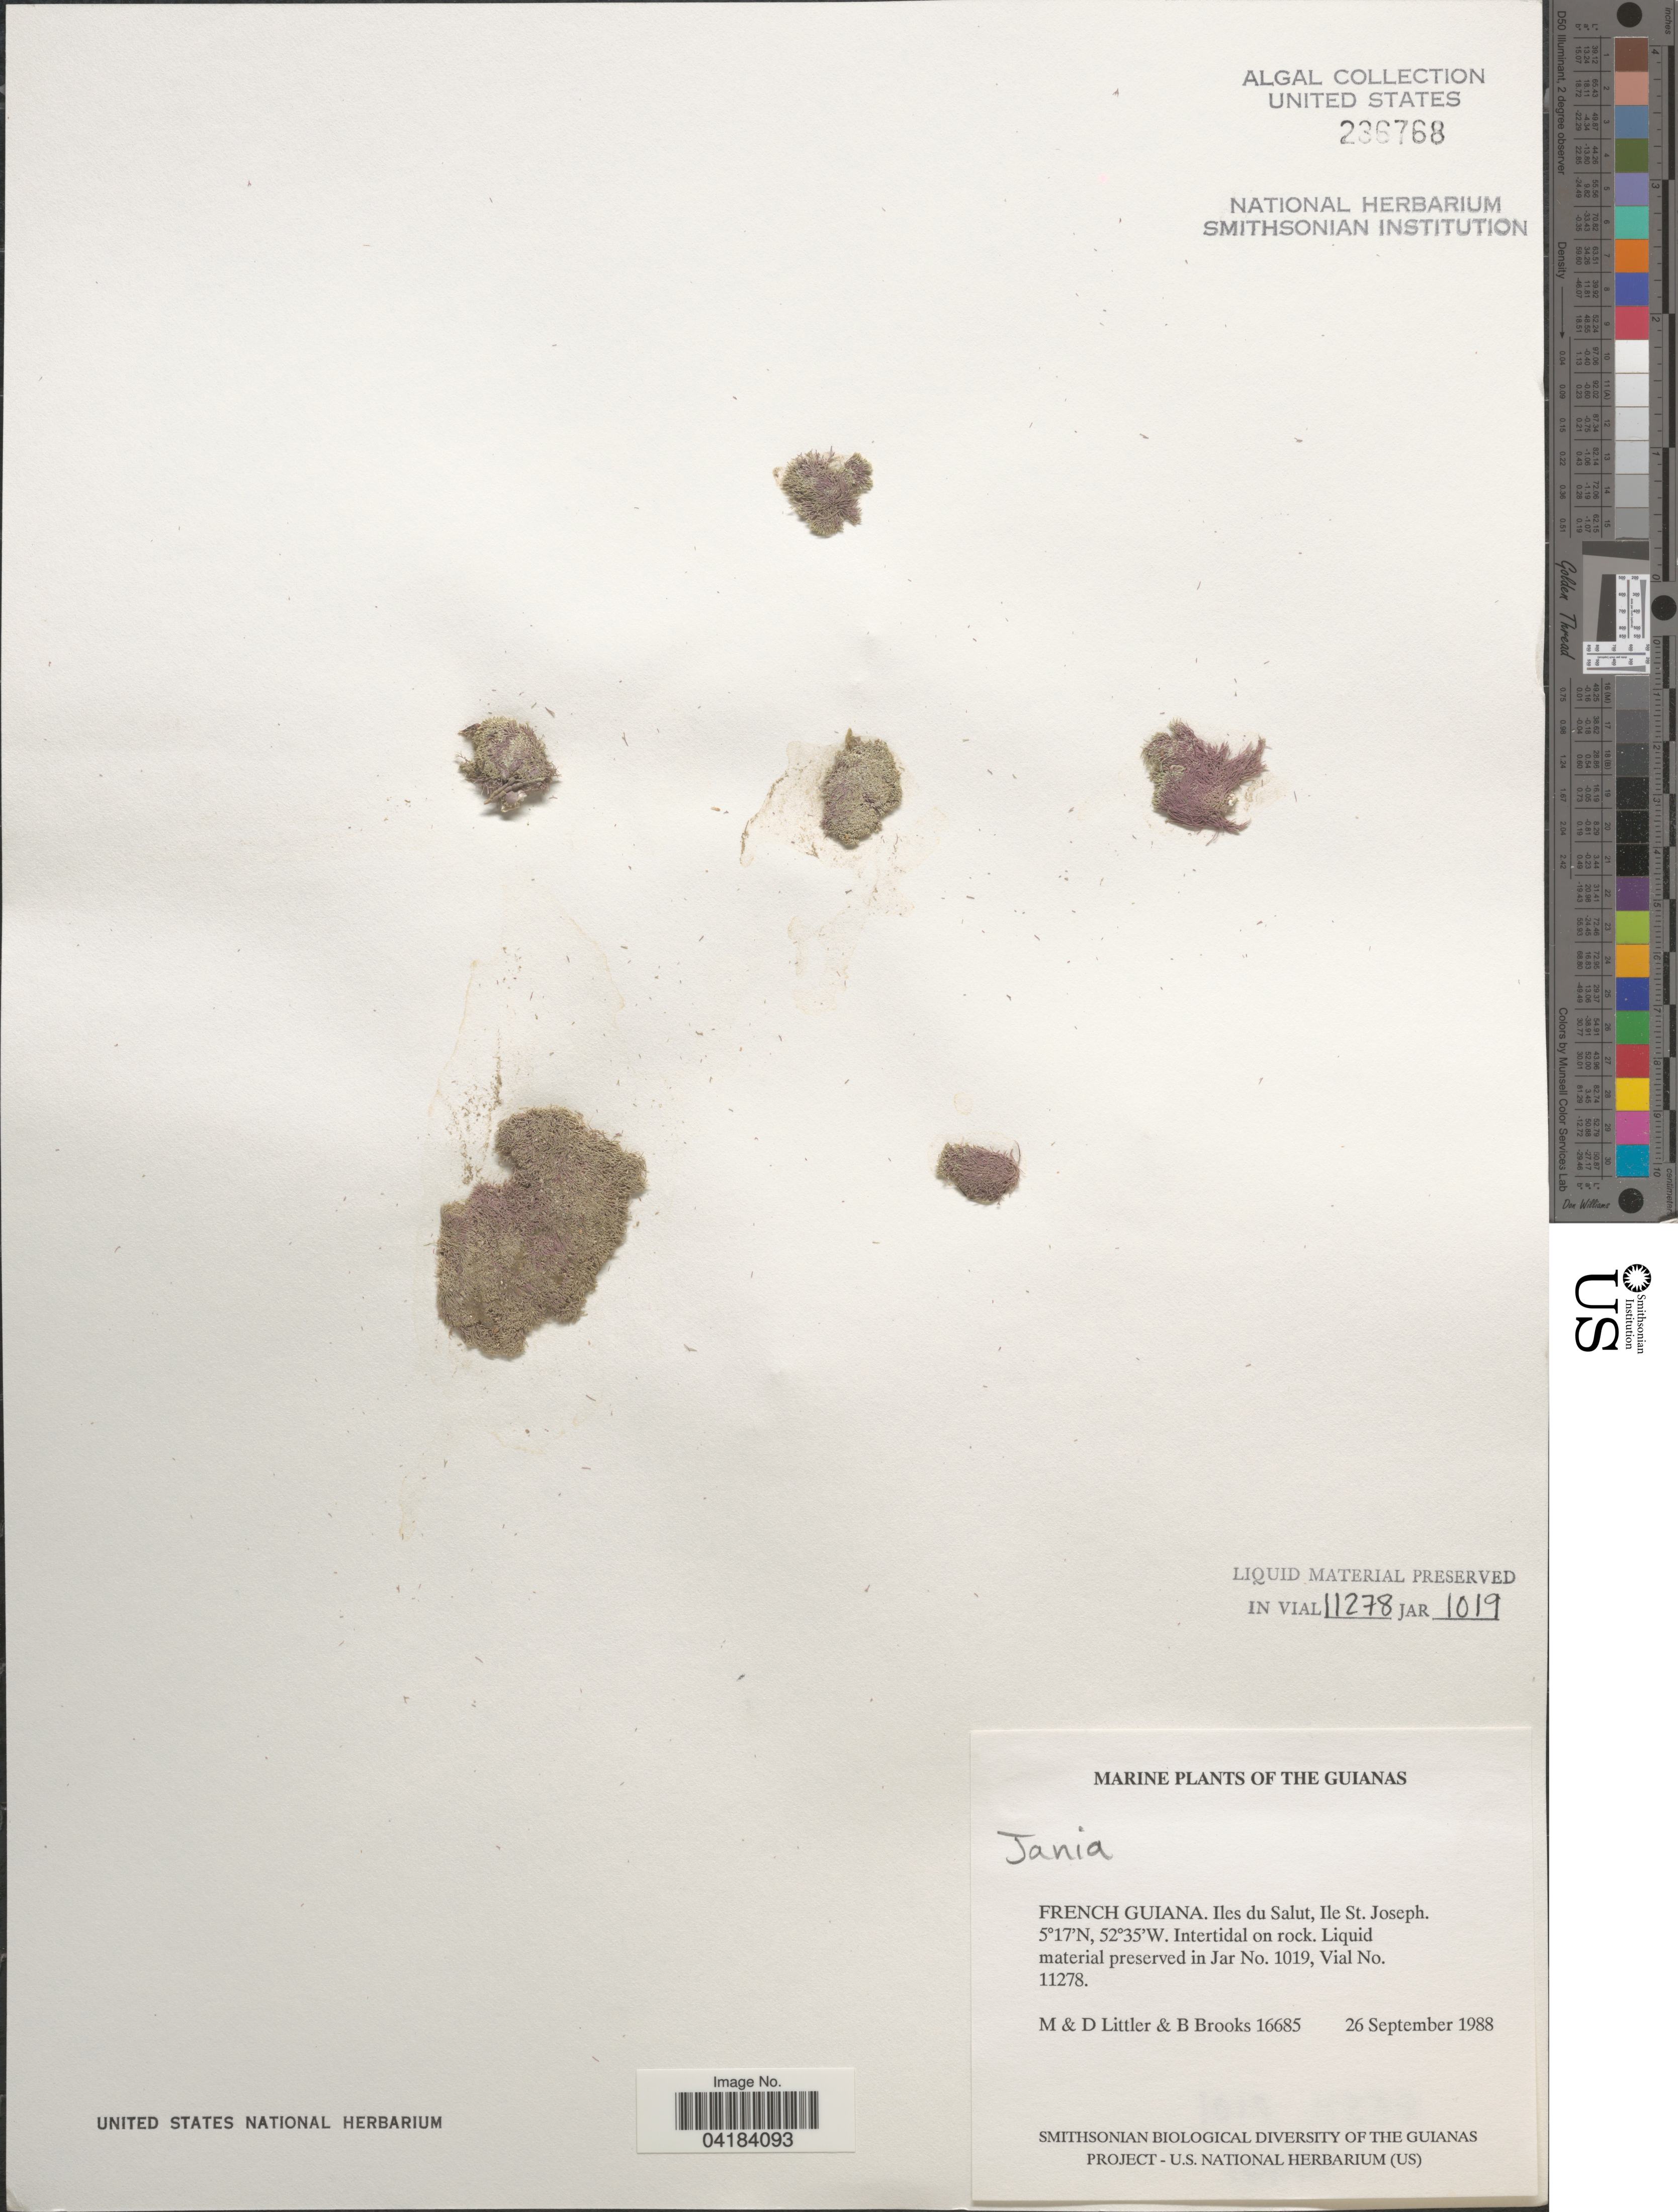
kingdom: Plantae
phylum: Rhodophyta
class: Florideophyceae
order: Corallinales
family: Corallinaceae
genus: Jania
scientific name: Jania sp.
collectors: M. Littler, D. S. Littler & B. Brooks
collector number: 16685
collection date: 1988-09-26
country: French Guiana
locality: The Guianas. Iles du Salut, Ile St. Joseph.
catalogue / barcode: US 236768